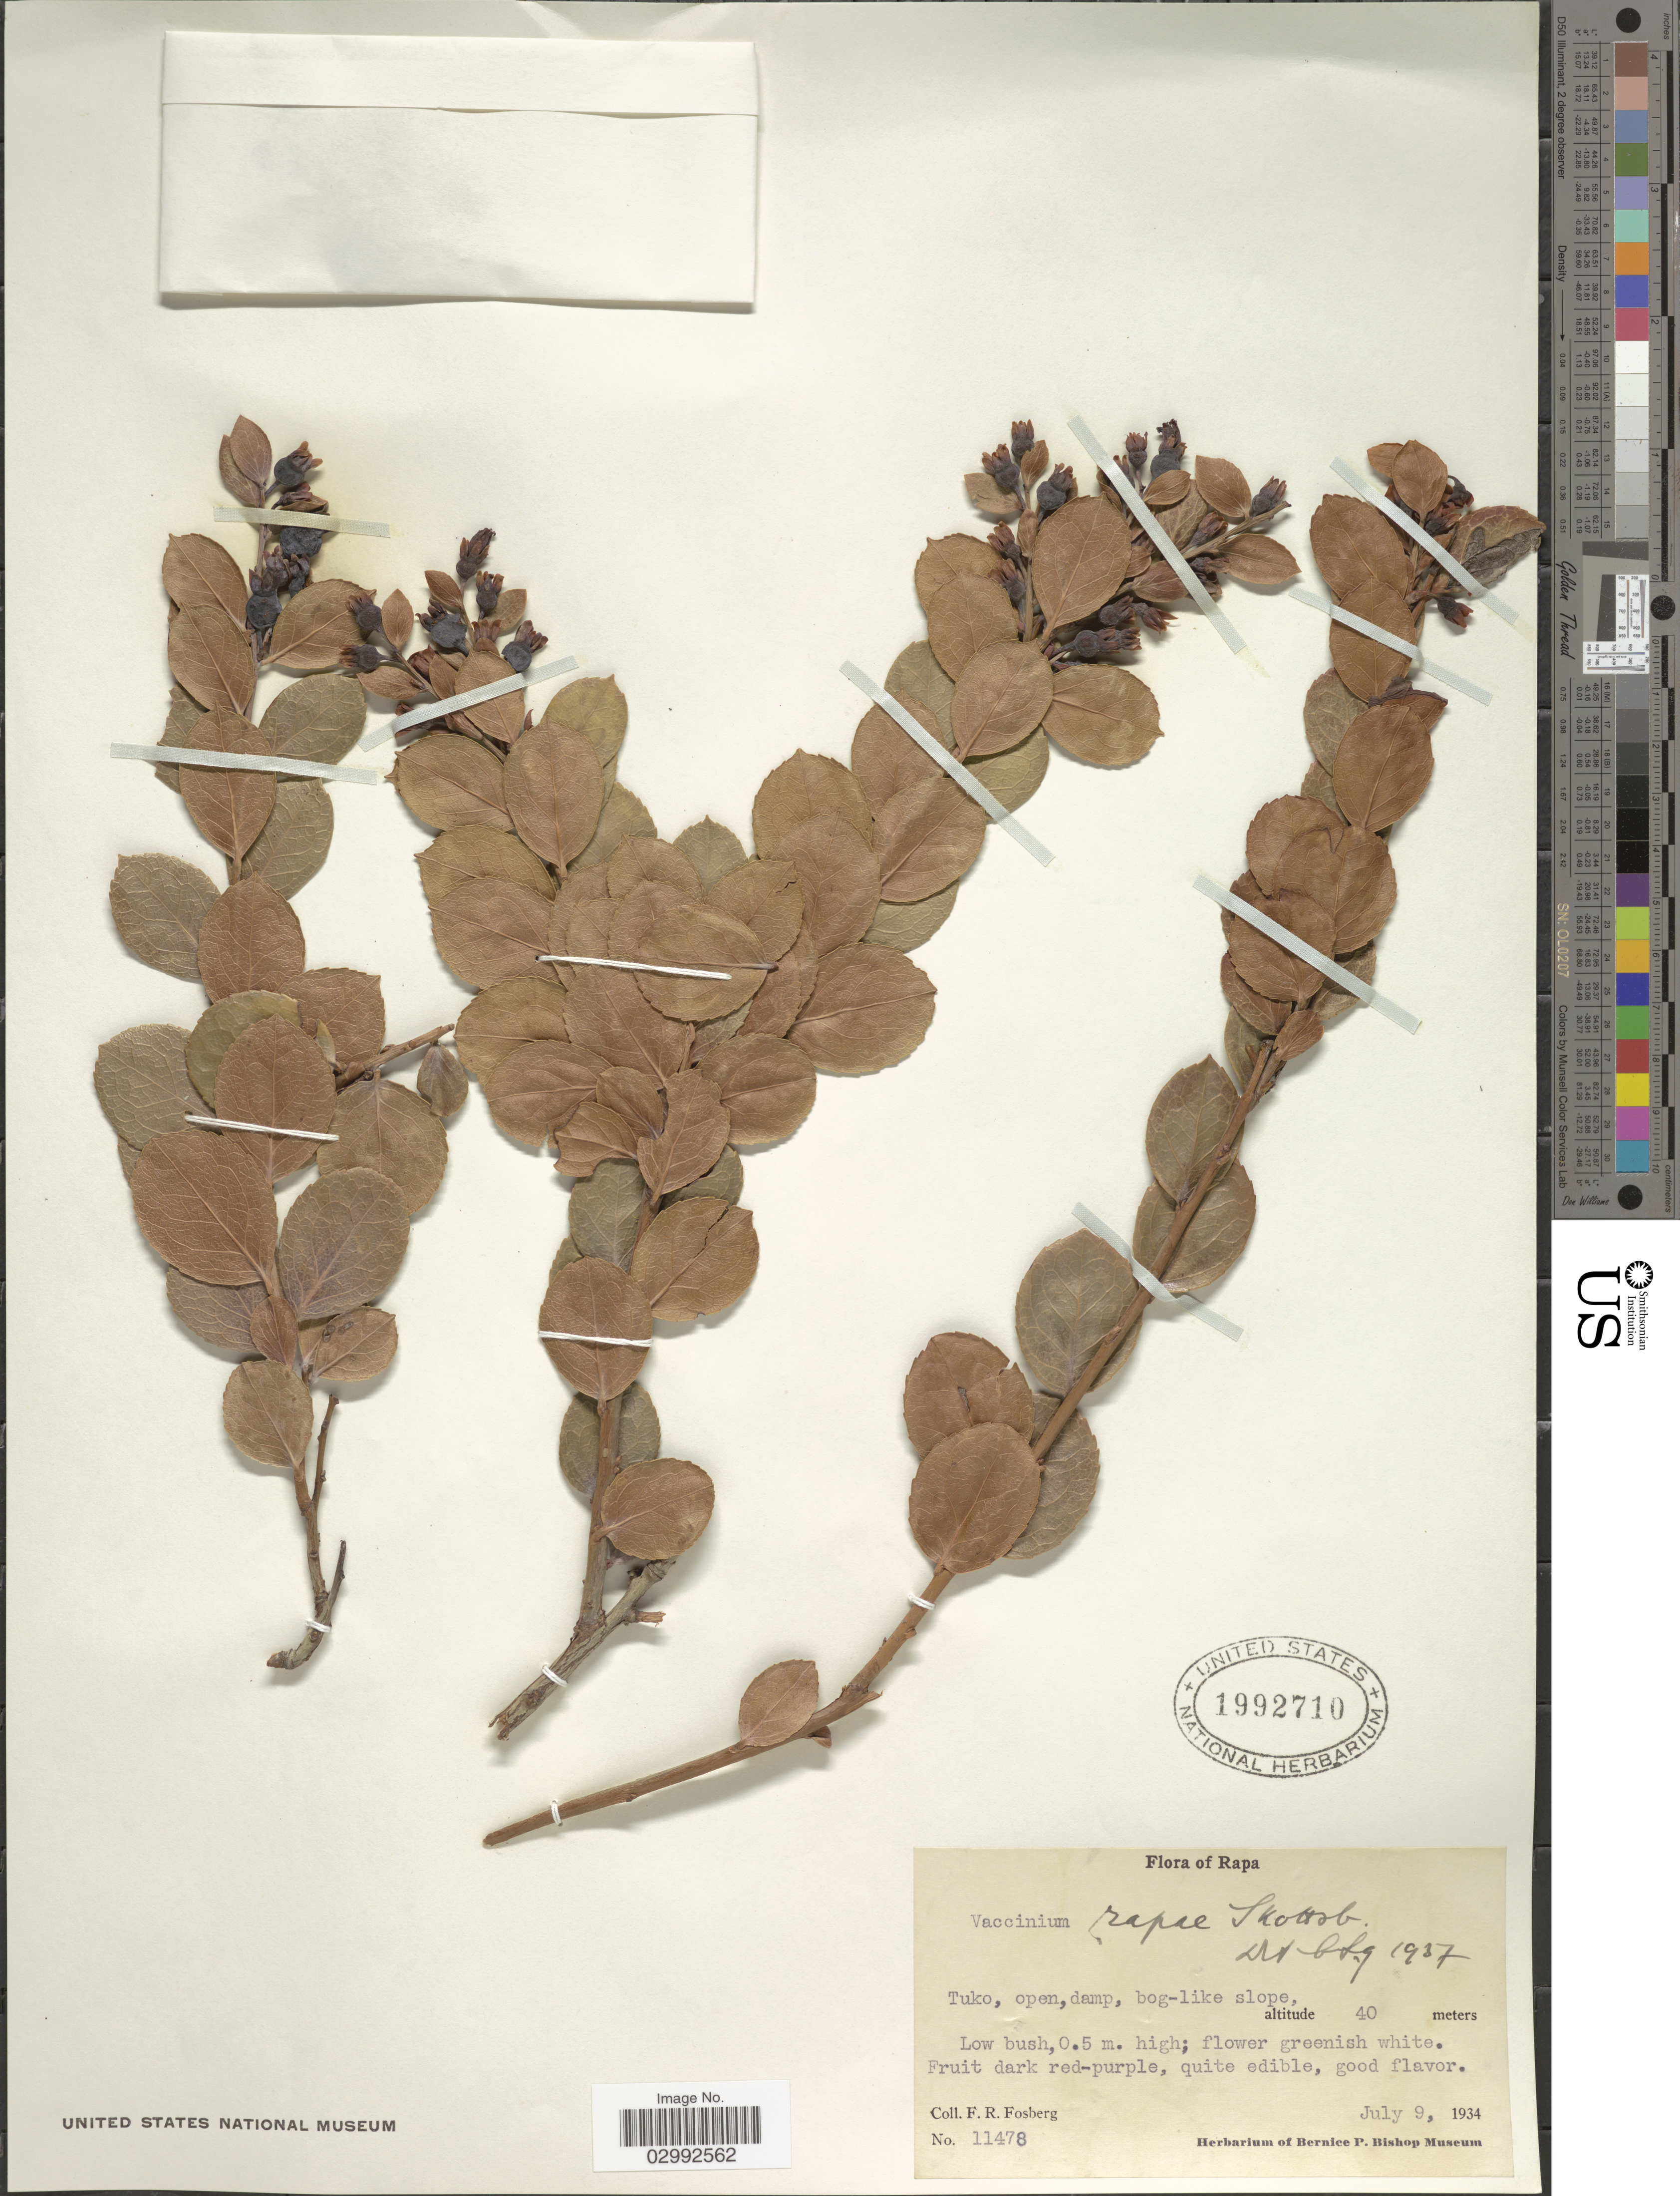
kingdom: Plantae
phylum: Tracheophyta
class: Magnoliopsida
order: Ericales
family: Ericaceae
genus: Vaccinium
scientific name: Vaccinium rapae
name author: Skottsb.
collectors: F. R. Fosberg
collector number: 11478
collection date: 1934-07-09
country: French Polynesia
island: Rapa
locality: Rapa, Tuko, open, damp, bog-like slope.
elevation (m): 40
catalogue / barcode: US 1992710